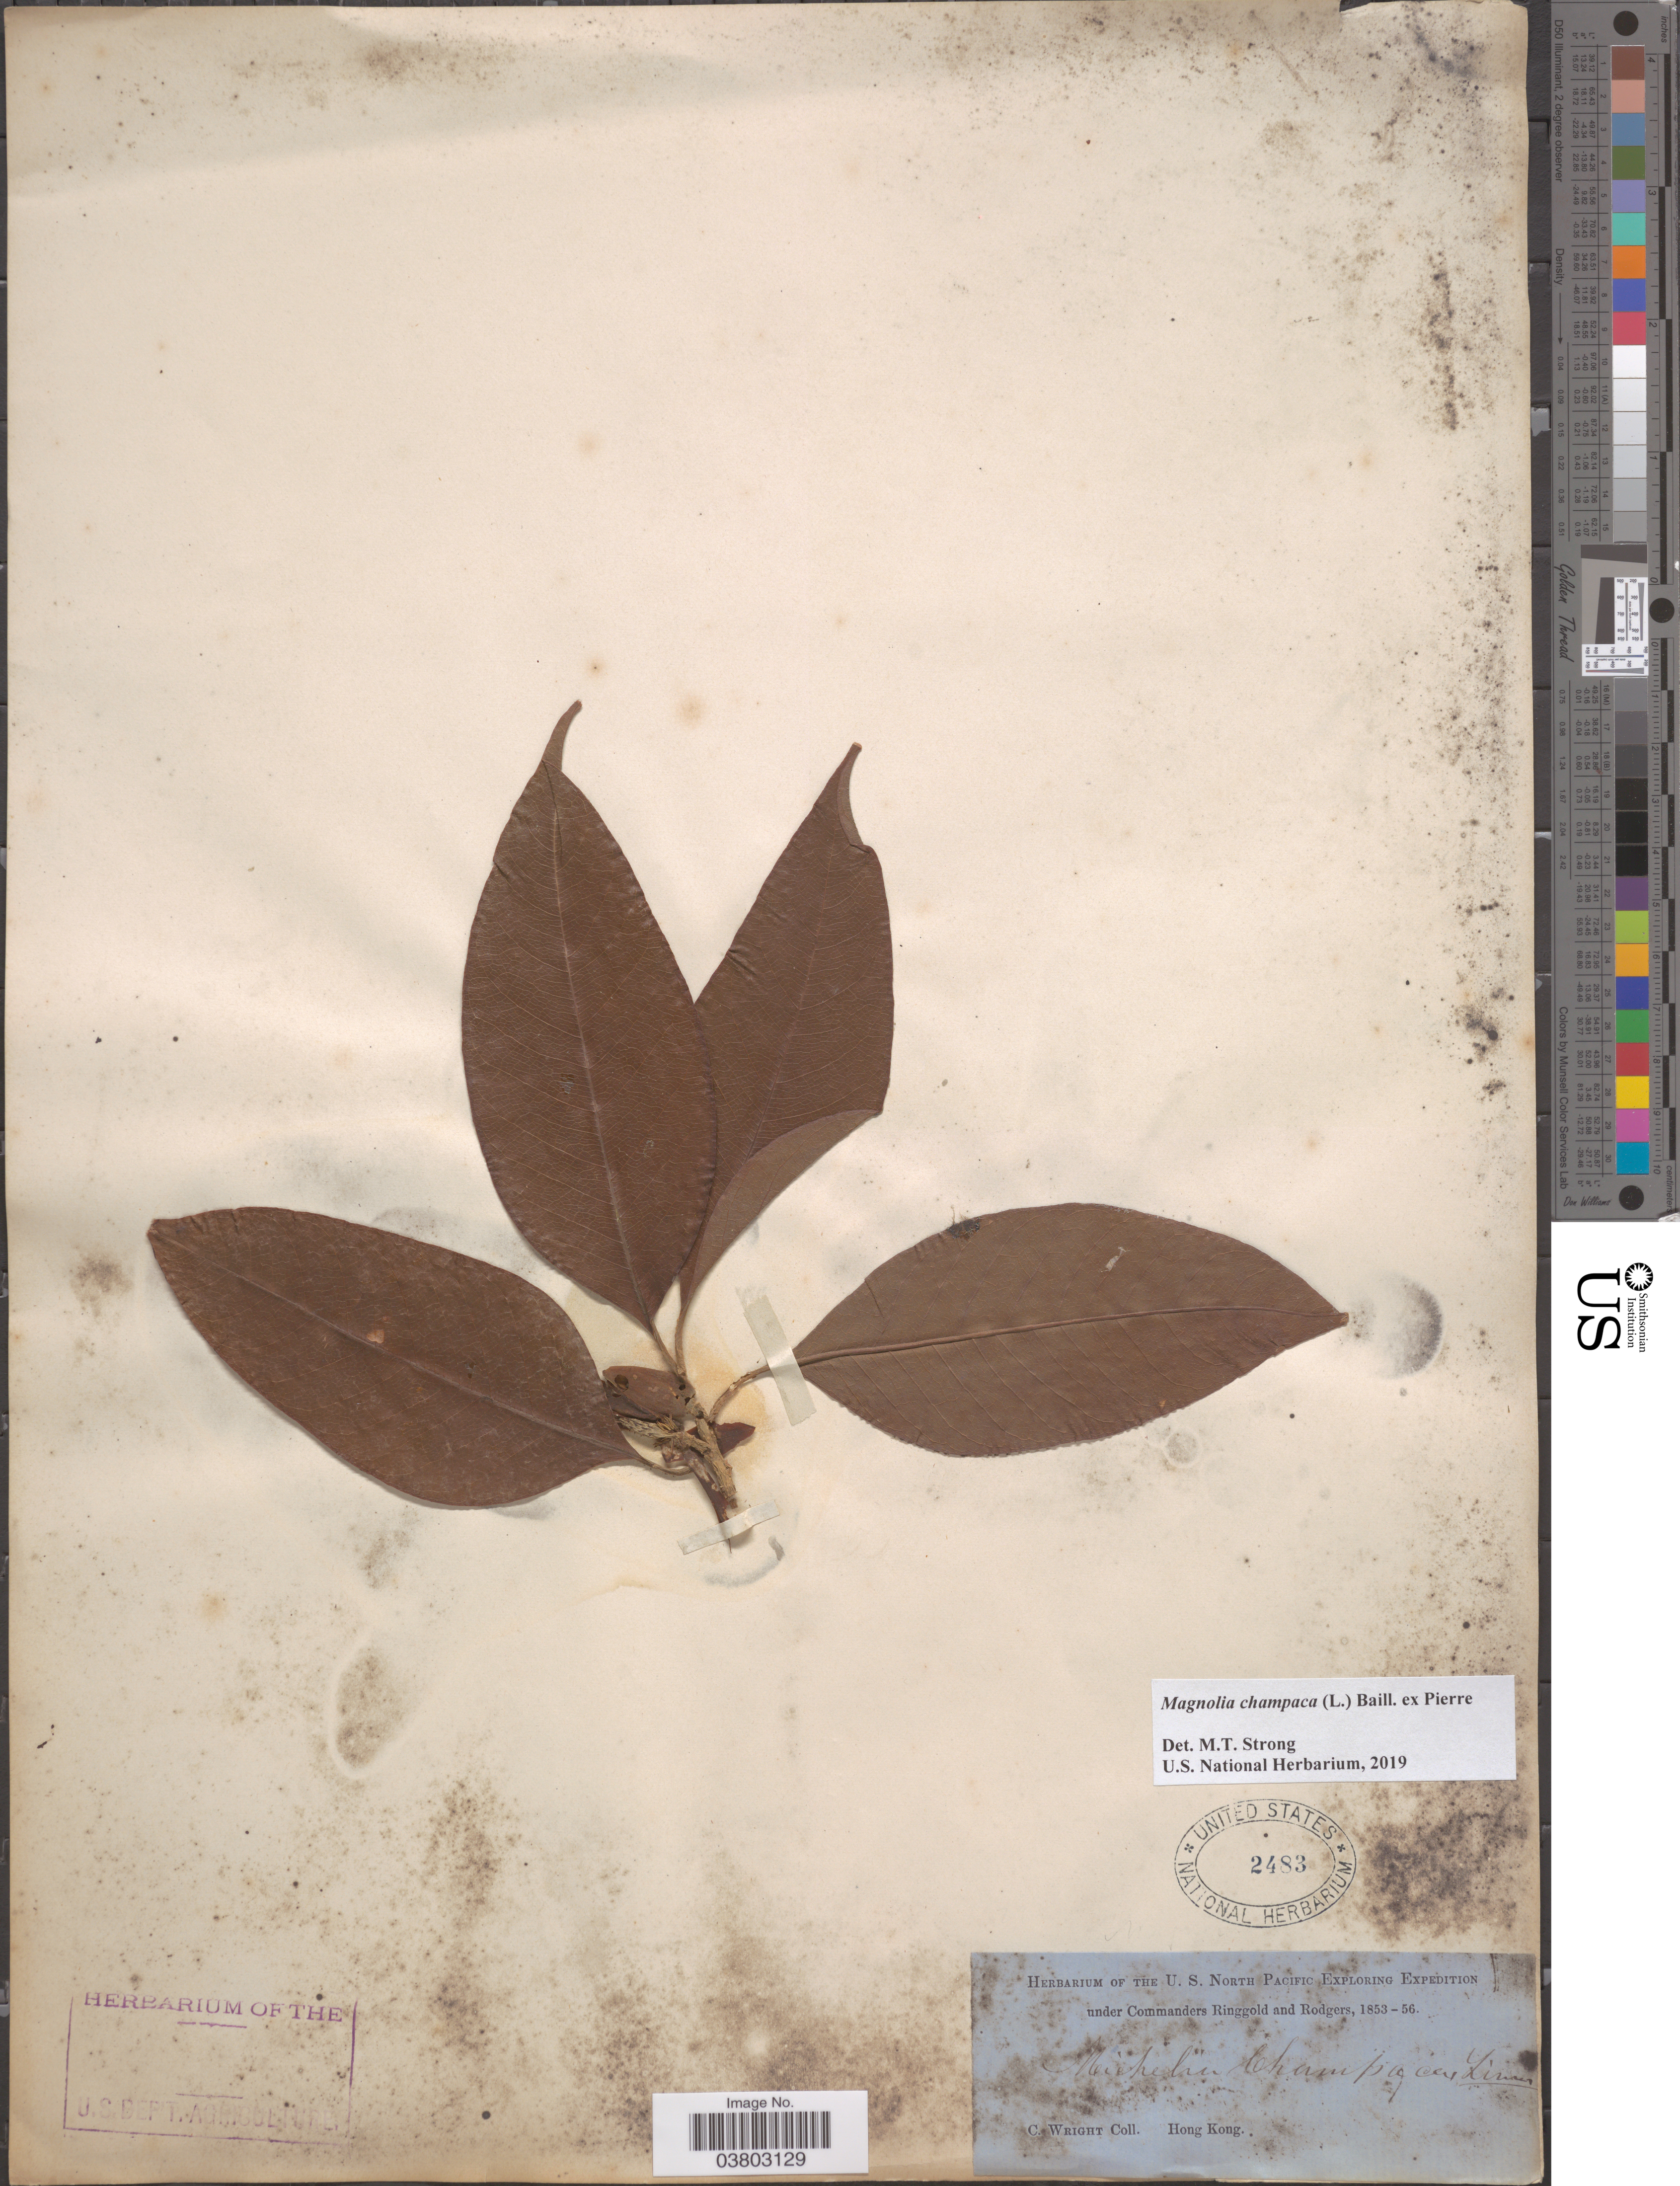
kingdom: Plantae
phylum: Tracheophyta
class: Magnoliopsida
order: Magnoliales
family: Magnoliaceae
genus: Magnolia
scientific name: Magnolia champaca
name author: (L.) Baill. ex Pierre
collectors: C. Wright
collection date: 1853/1856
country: China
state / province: Hong Kong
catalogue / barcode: US 2483